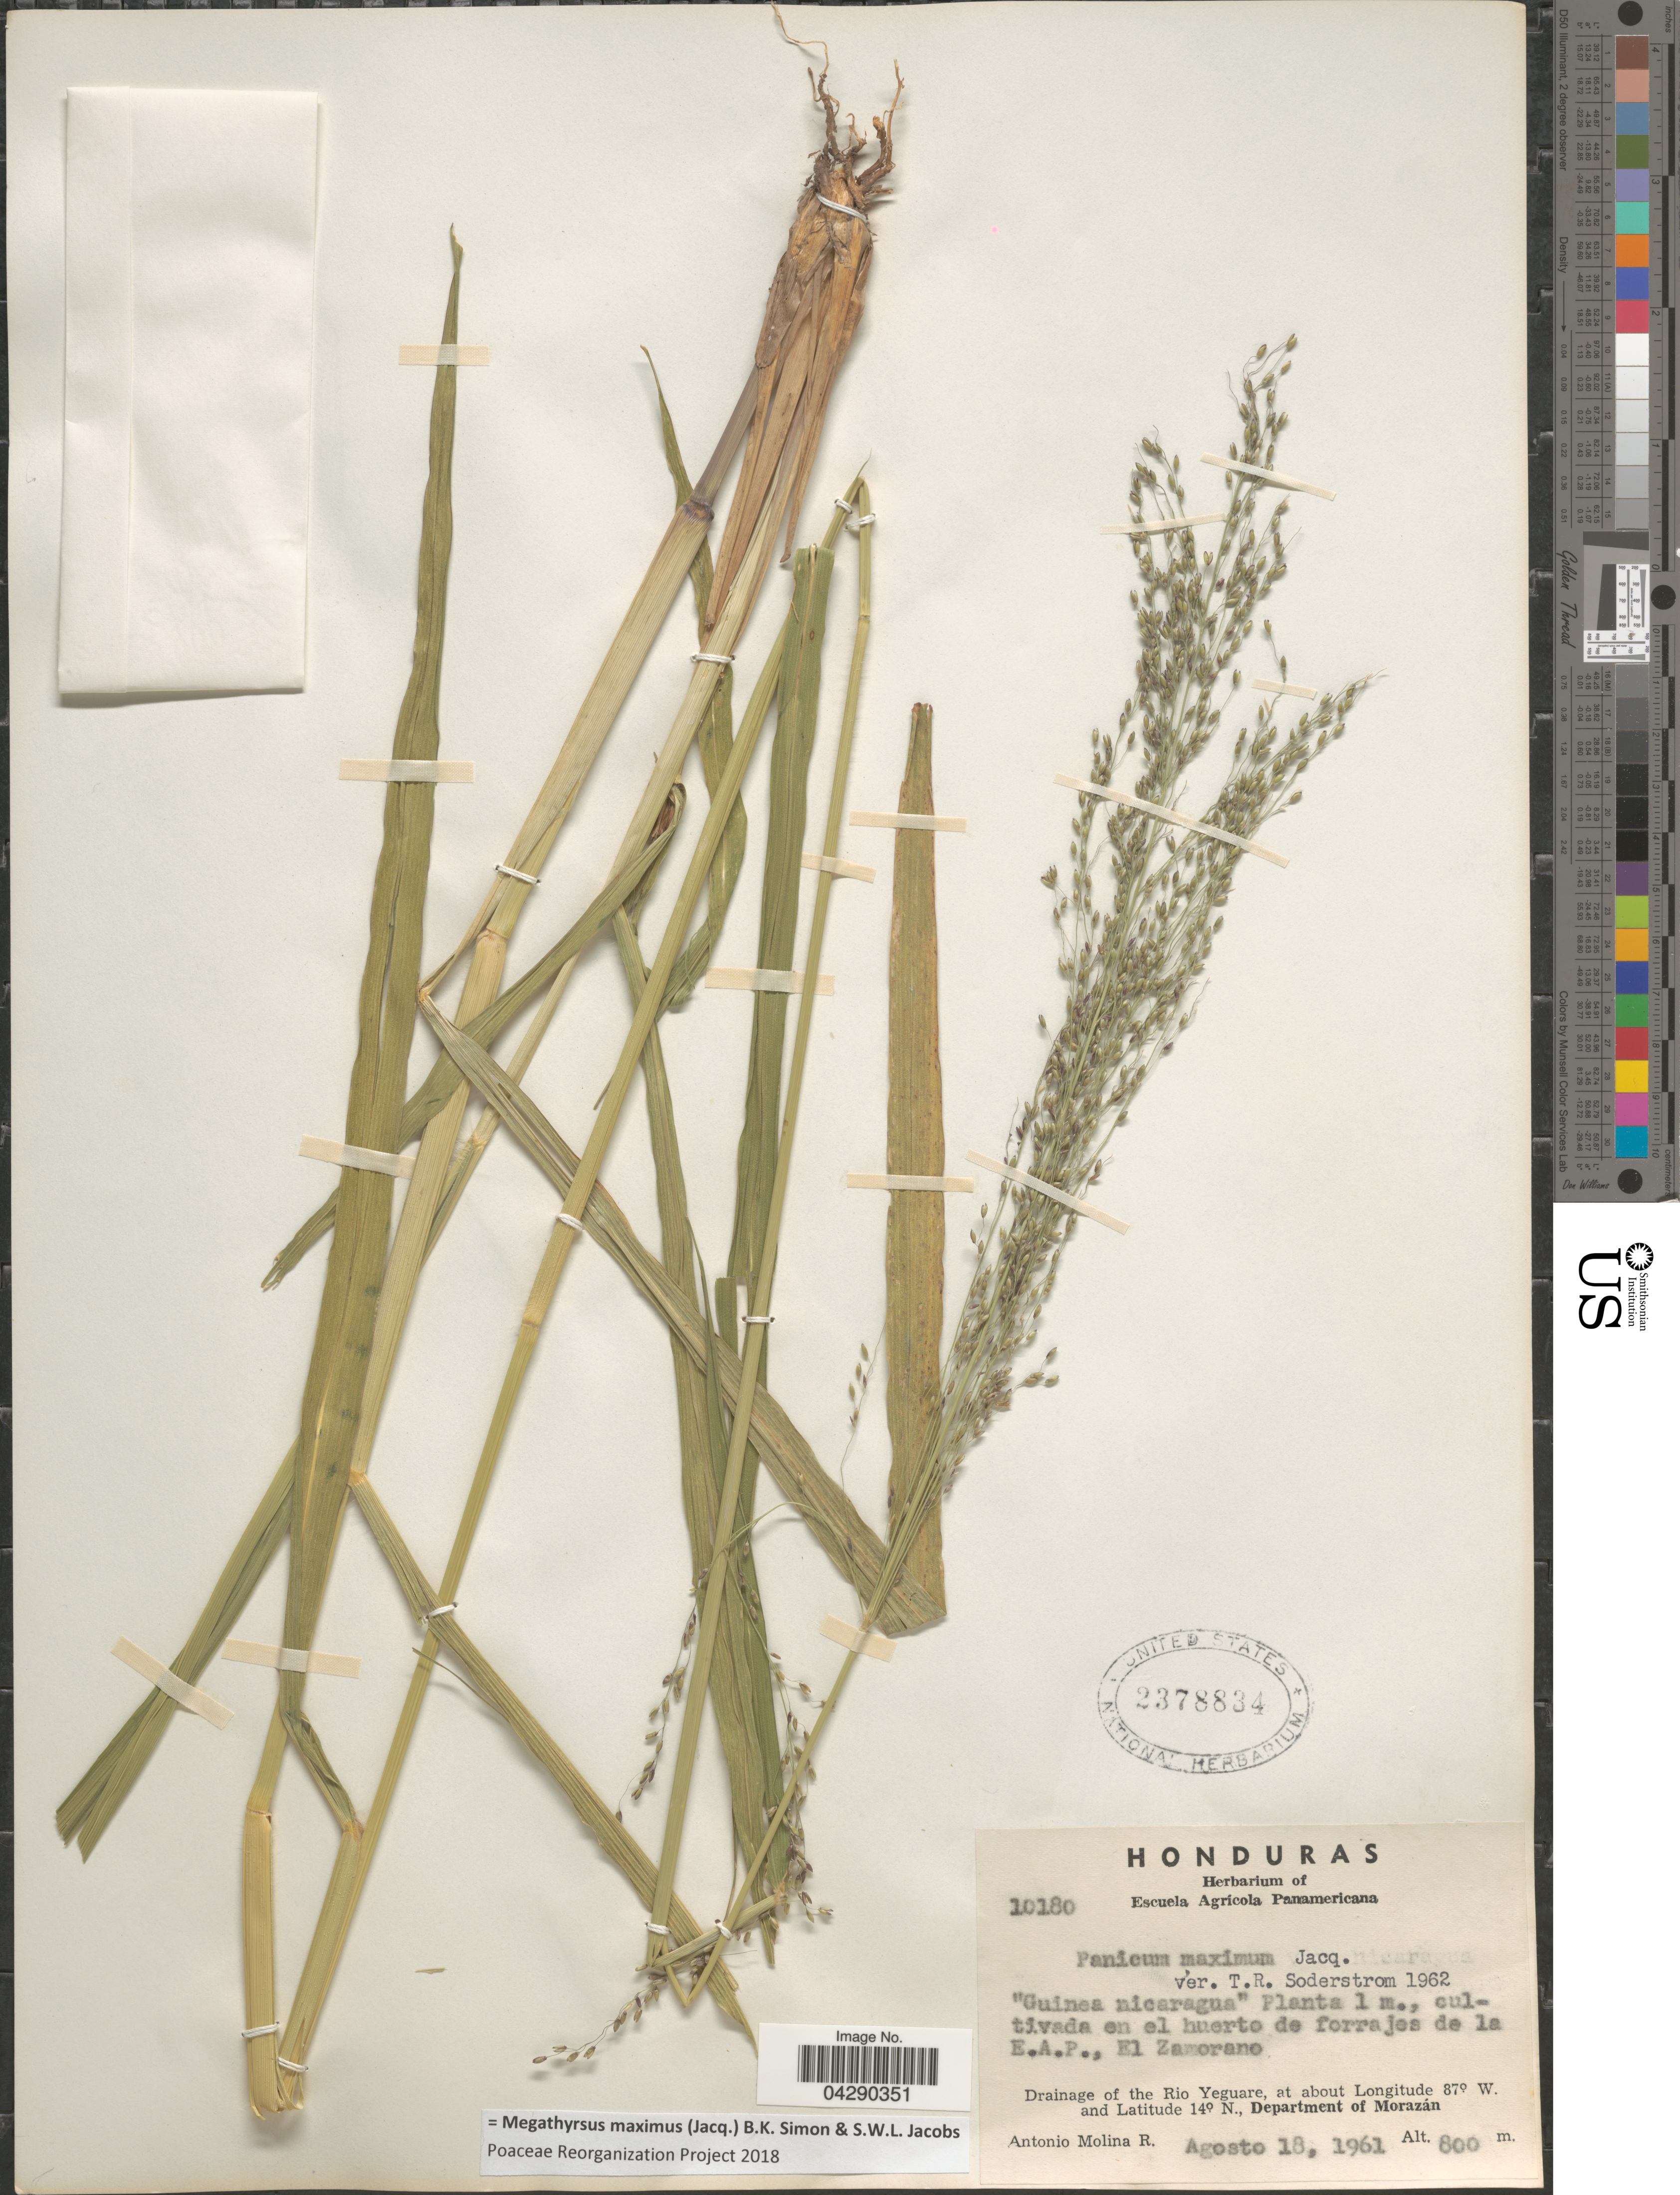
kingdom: Plantae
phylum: Tracheophyta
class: Liliopsida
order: Poales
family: Poaceae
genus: Megathyrsus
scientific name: Megathyrsus maximus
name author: (Jacq.) B.K. Simon & S.W.L. Jacobs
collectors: A. Molina R.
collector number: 10180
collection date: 1961-08-18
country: Honduras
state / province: Fco. Morazán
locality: Cultivada en el huerto de forrajes de la E.A.P., El Zamorano. Drainage of the Rio Yeguare, Department of Morazán.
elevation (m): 800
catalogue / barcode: US 2378834